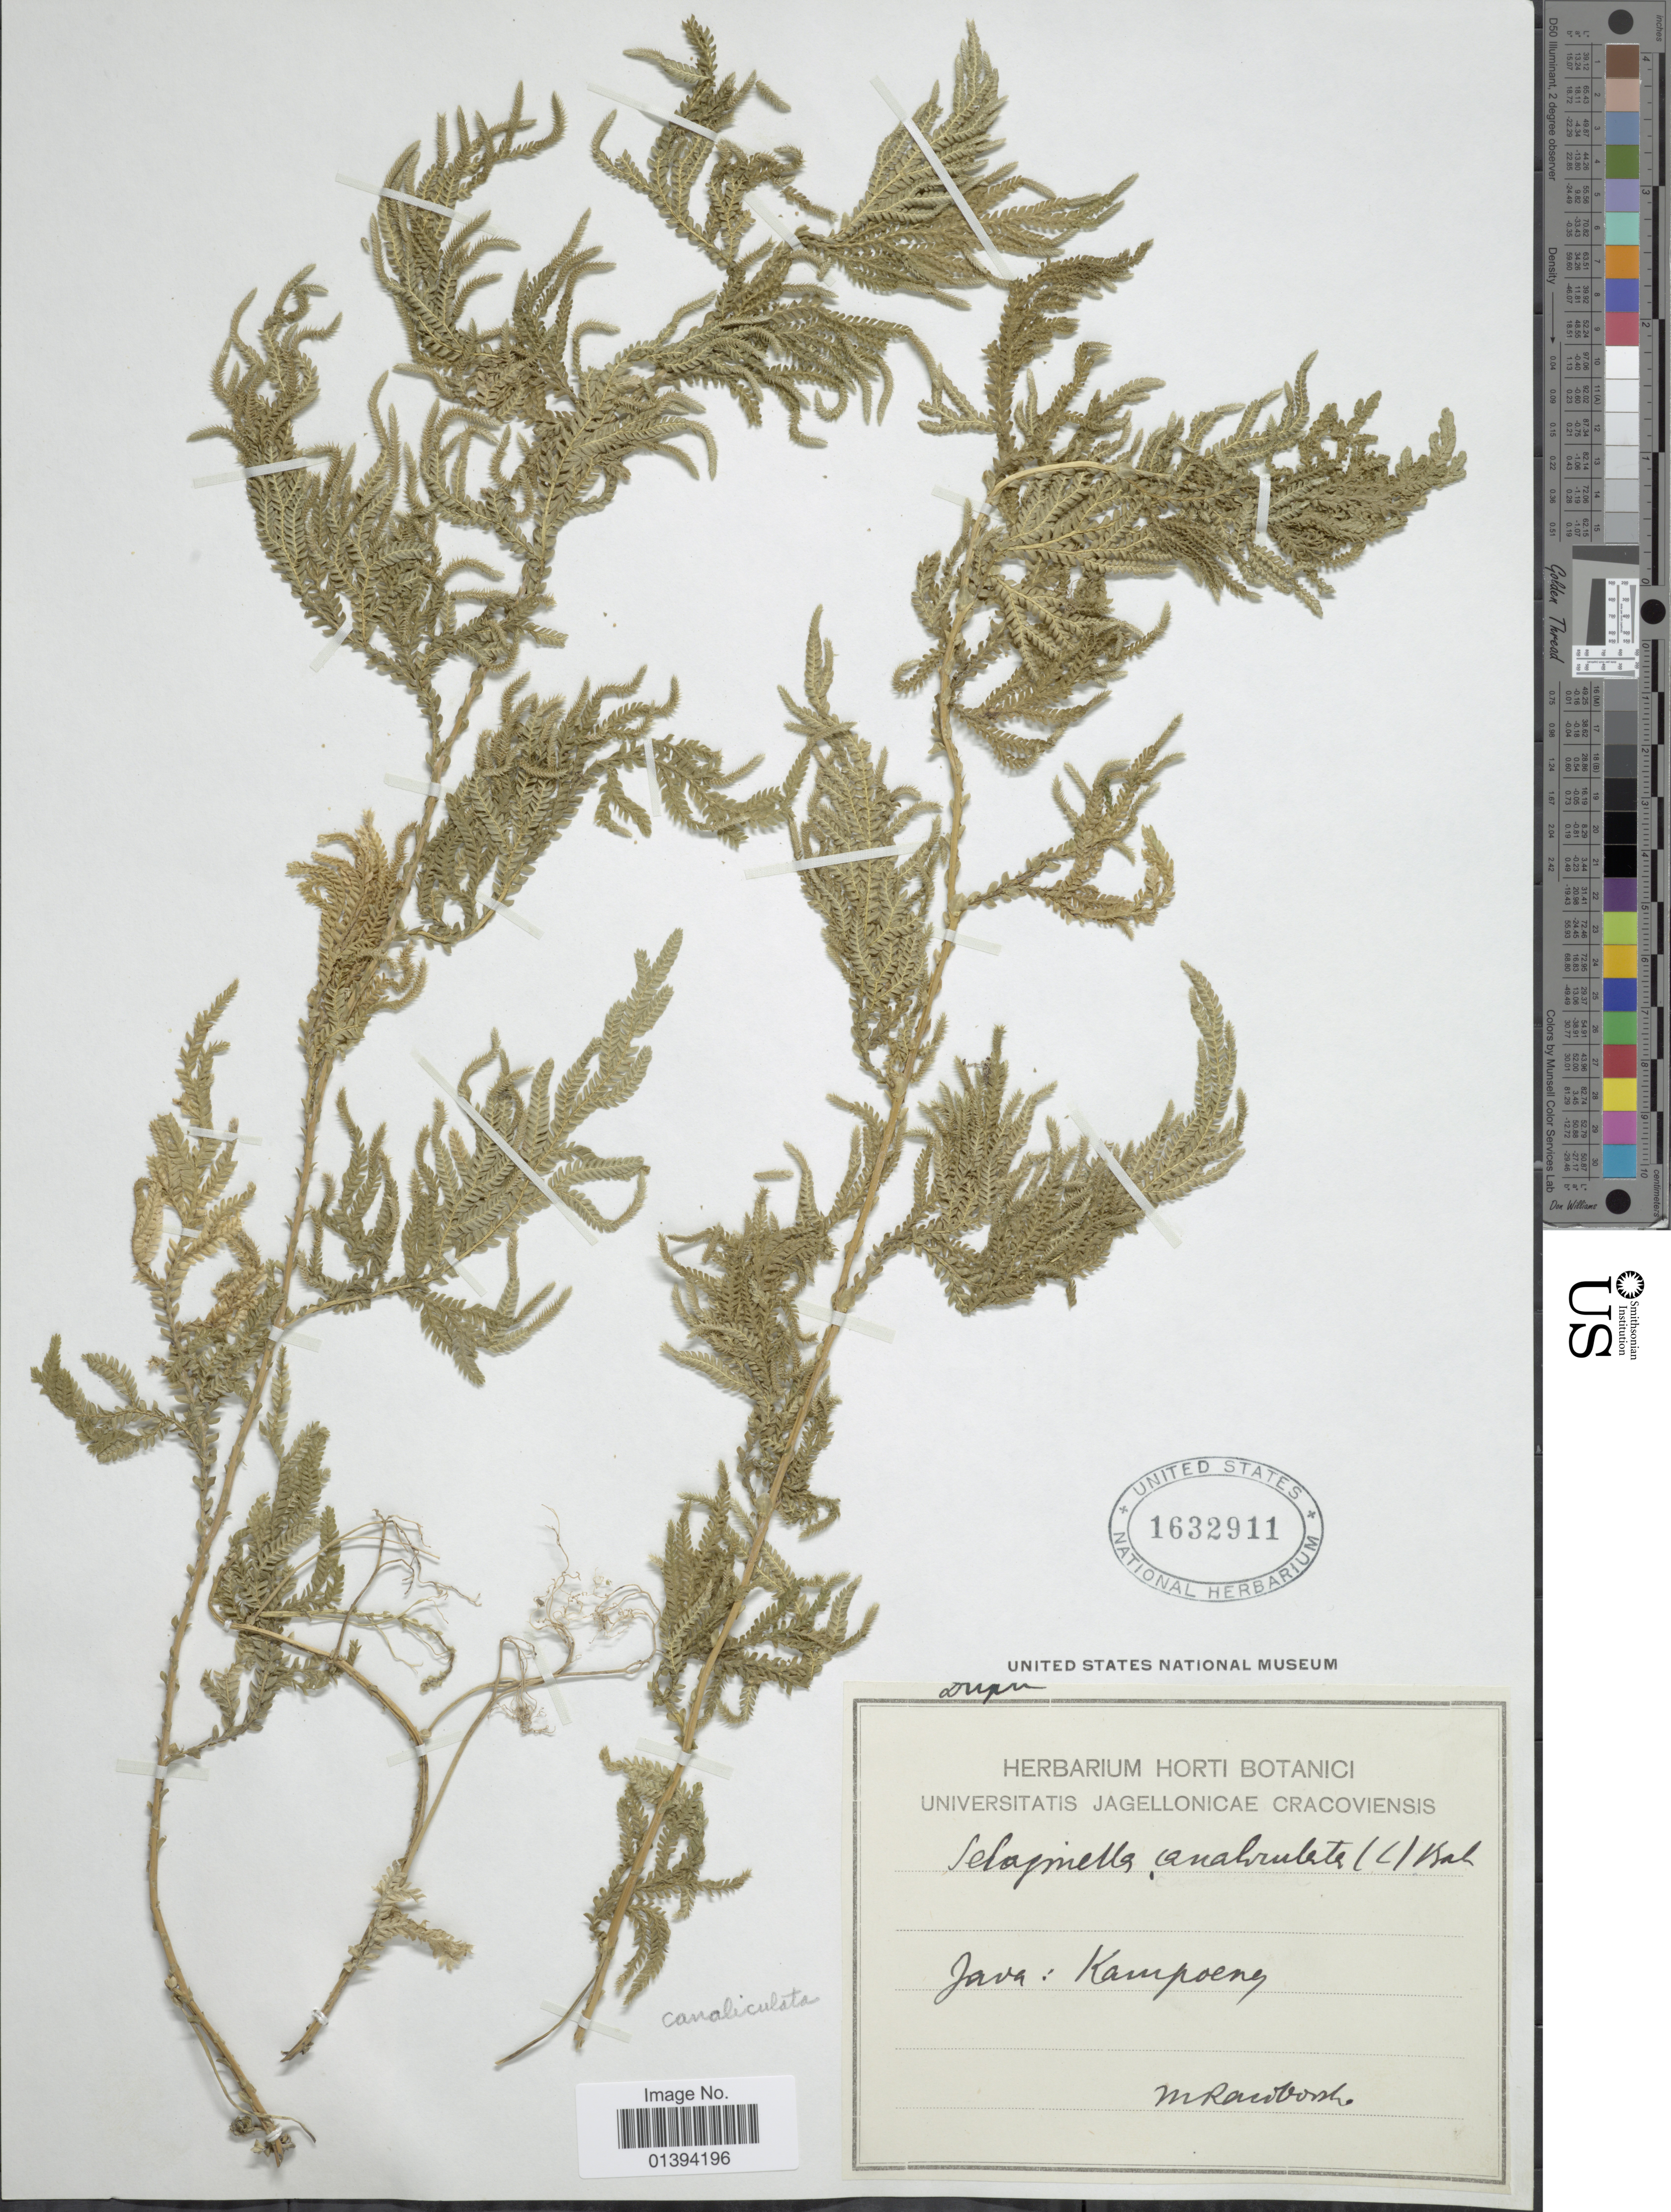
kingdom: Plantae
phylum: Tracheophyta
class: Lycopodiopsida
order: Selaginellales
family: Selaginellaceae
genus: Selaginella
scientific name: Selaginella plana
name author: (Desv. ex Poir.) Hieron.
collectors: M. Raciborski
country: Indonesia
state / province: Java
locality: Java: Kampoeng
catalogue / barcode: US 1632911